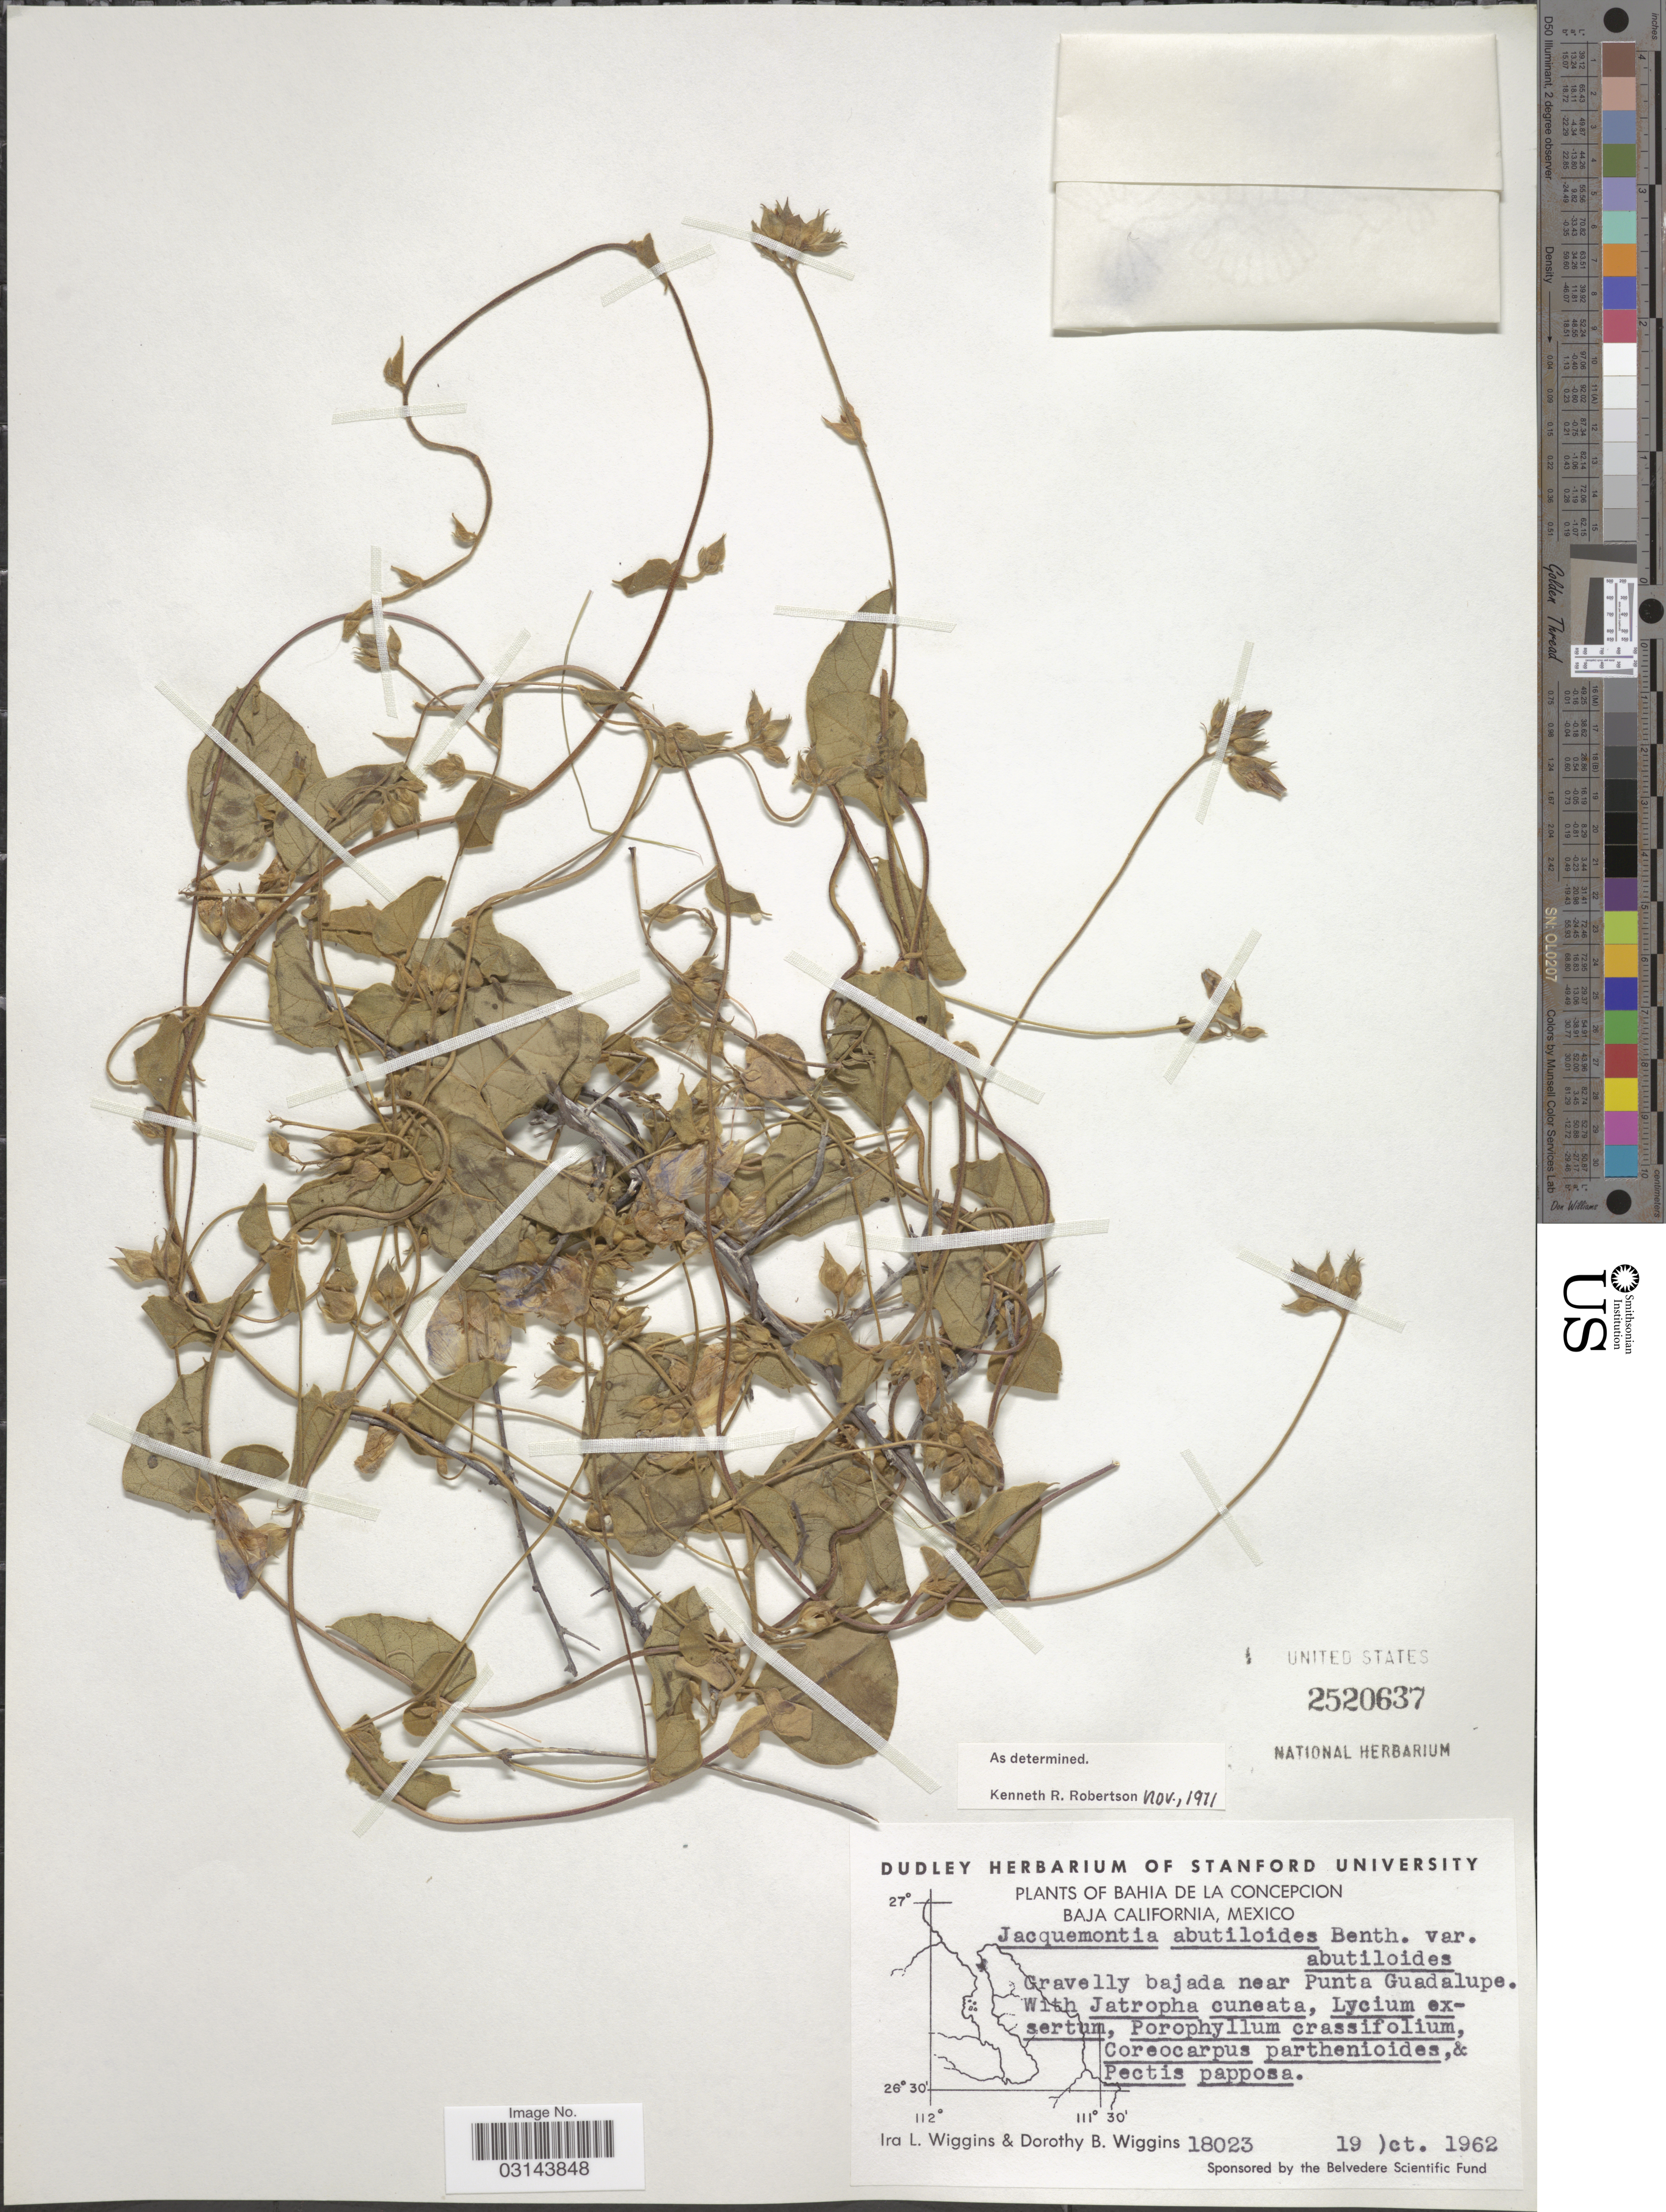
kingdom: Plantae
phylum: Tracheophyta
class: Magnoliopsida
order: Solanales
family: Convolvulaceae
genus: Jacquemontia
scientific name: Jacquemontia abutiloides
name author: Benth.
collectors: I. L. Wiggins & D. B. Wiggins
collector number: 18023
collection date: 1962-10-19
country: Mexico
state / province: Baja California Sur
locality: Bahia de la Concepcion. Gravelly bajada near Punta Guadalupe.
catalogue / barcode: US 2520637